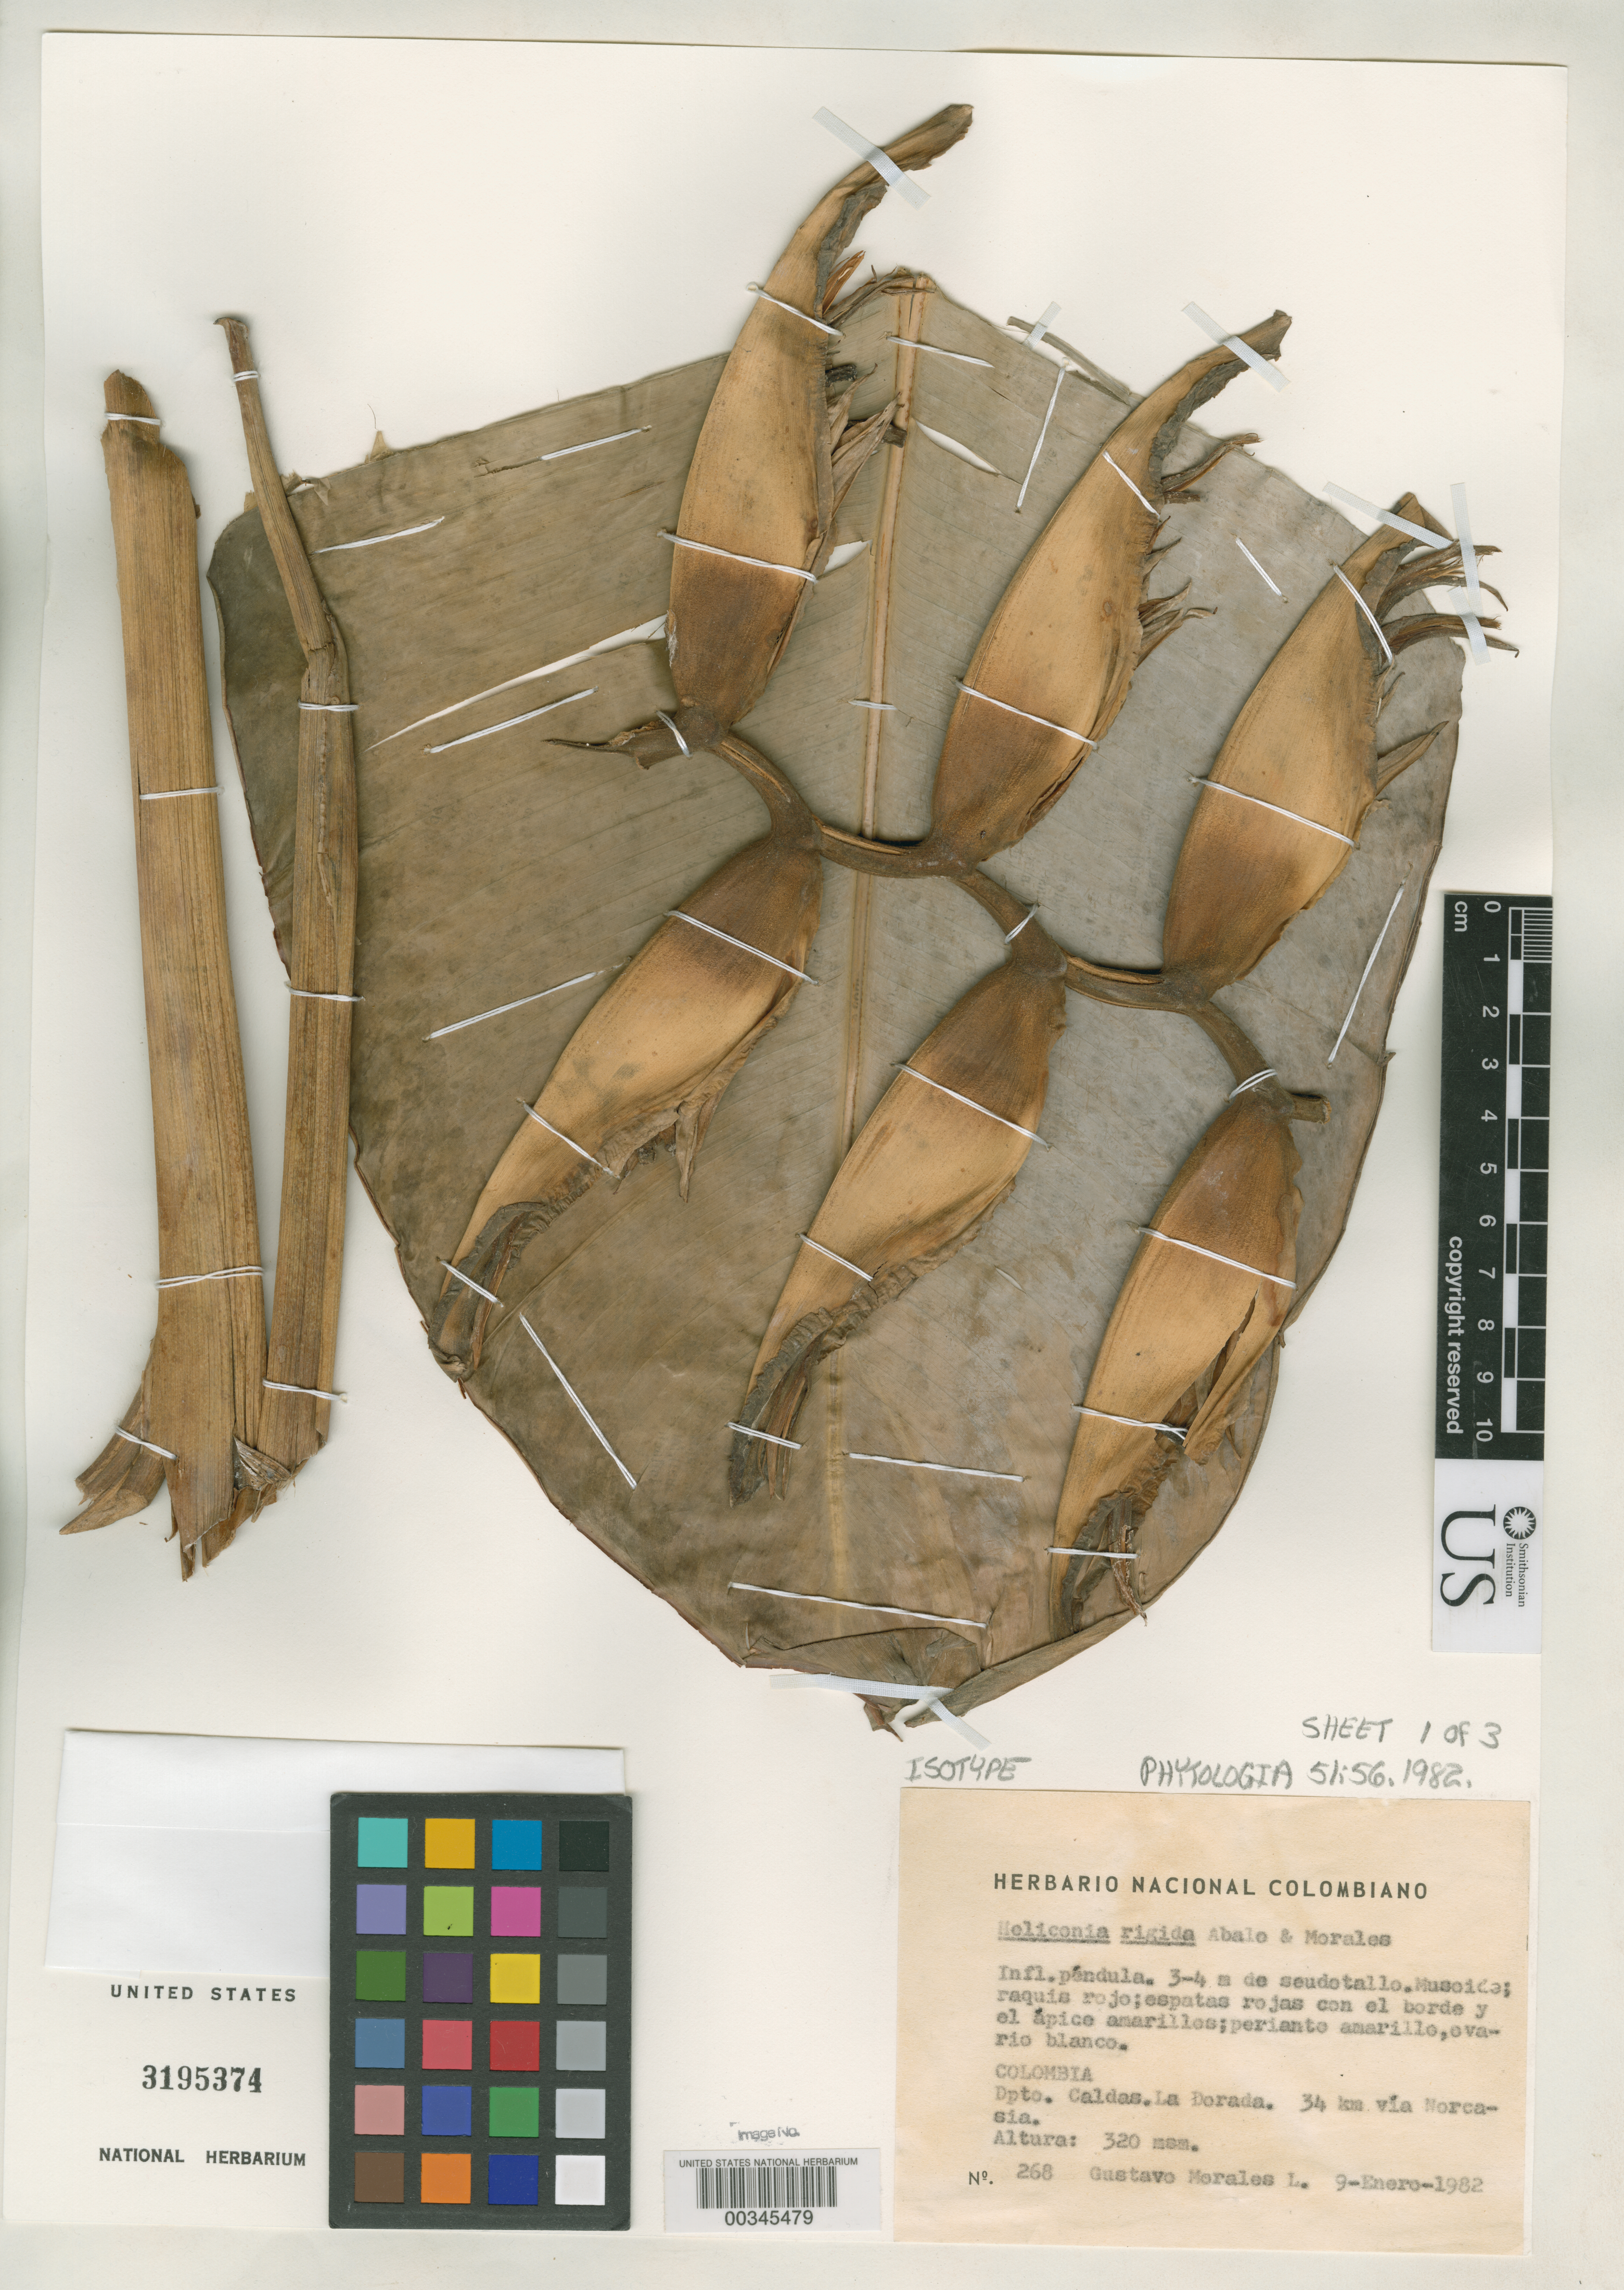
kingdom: Plantae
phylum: Tracheophyta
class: Liliopsida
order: Zingiberales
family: Heliconiaceae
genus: Heliconia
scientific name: Heliconia rigida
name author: Abalo & G. Morales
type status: Isotype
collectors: G. Morales L.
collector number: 268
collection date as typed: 09 Jan 1982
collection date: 1982-01-09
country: Colombia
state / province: Caldas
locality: La Dorada, 34 km via Norcasia.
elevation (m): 320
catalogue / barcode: US 3195374